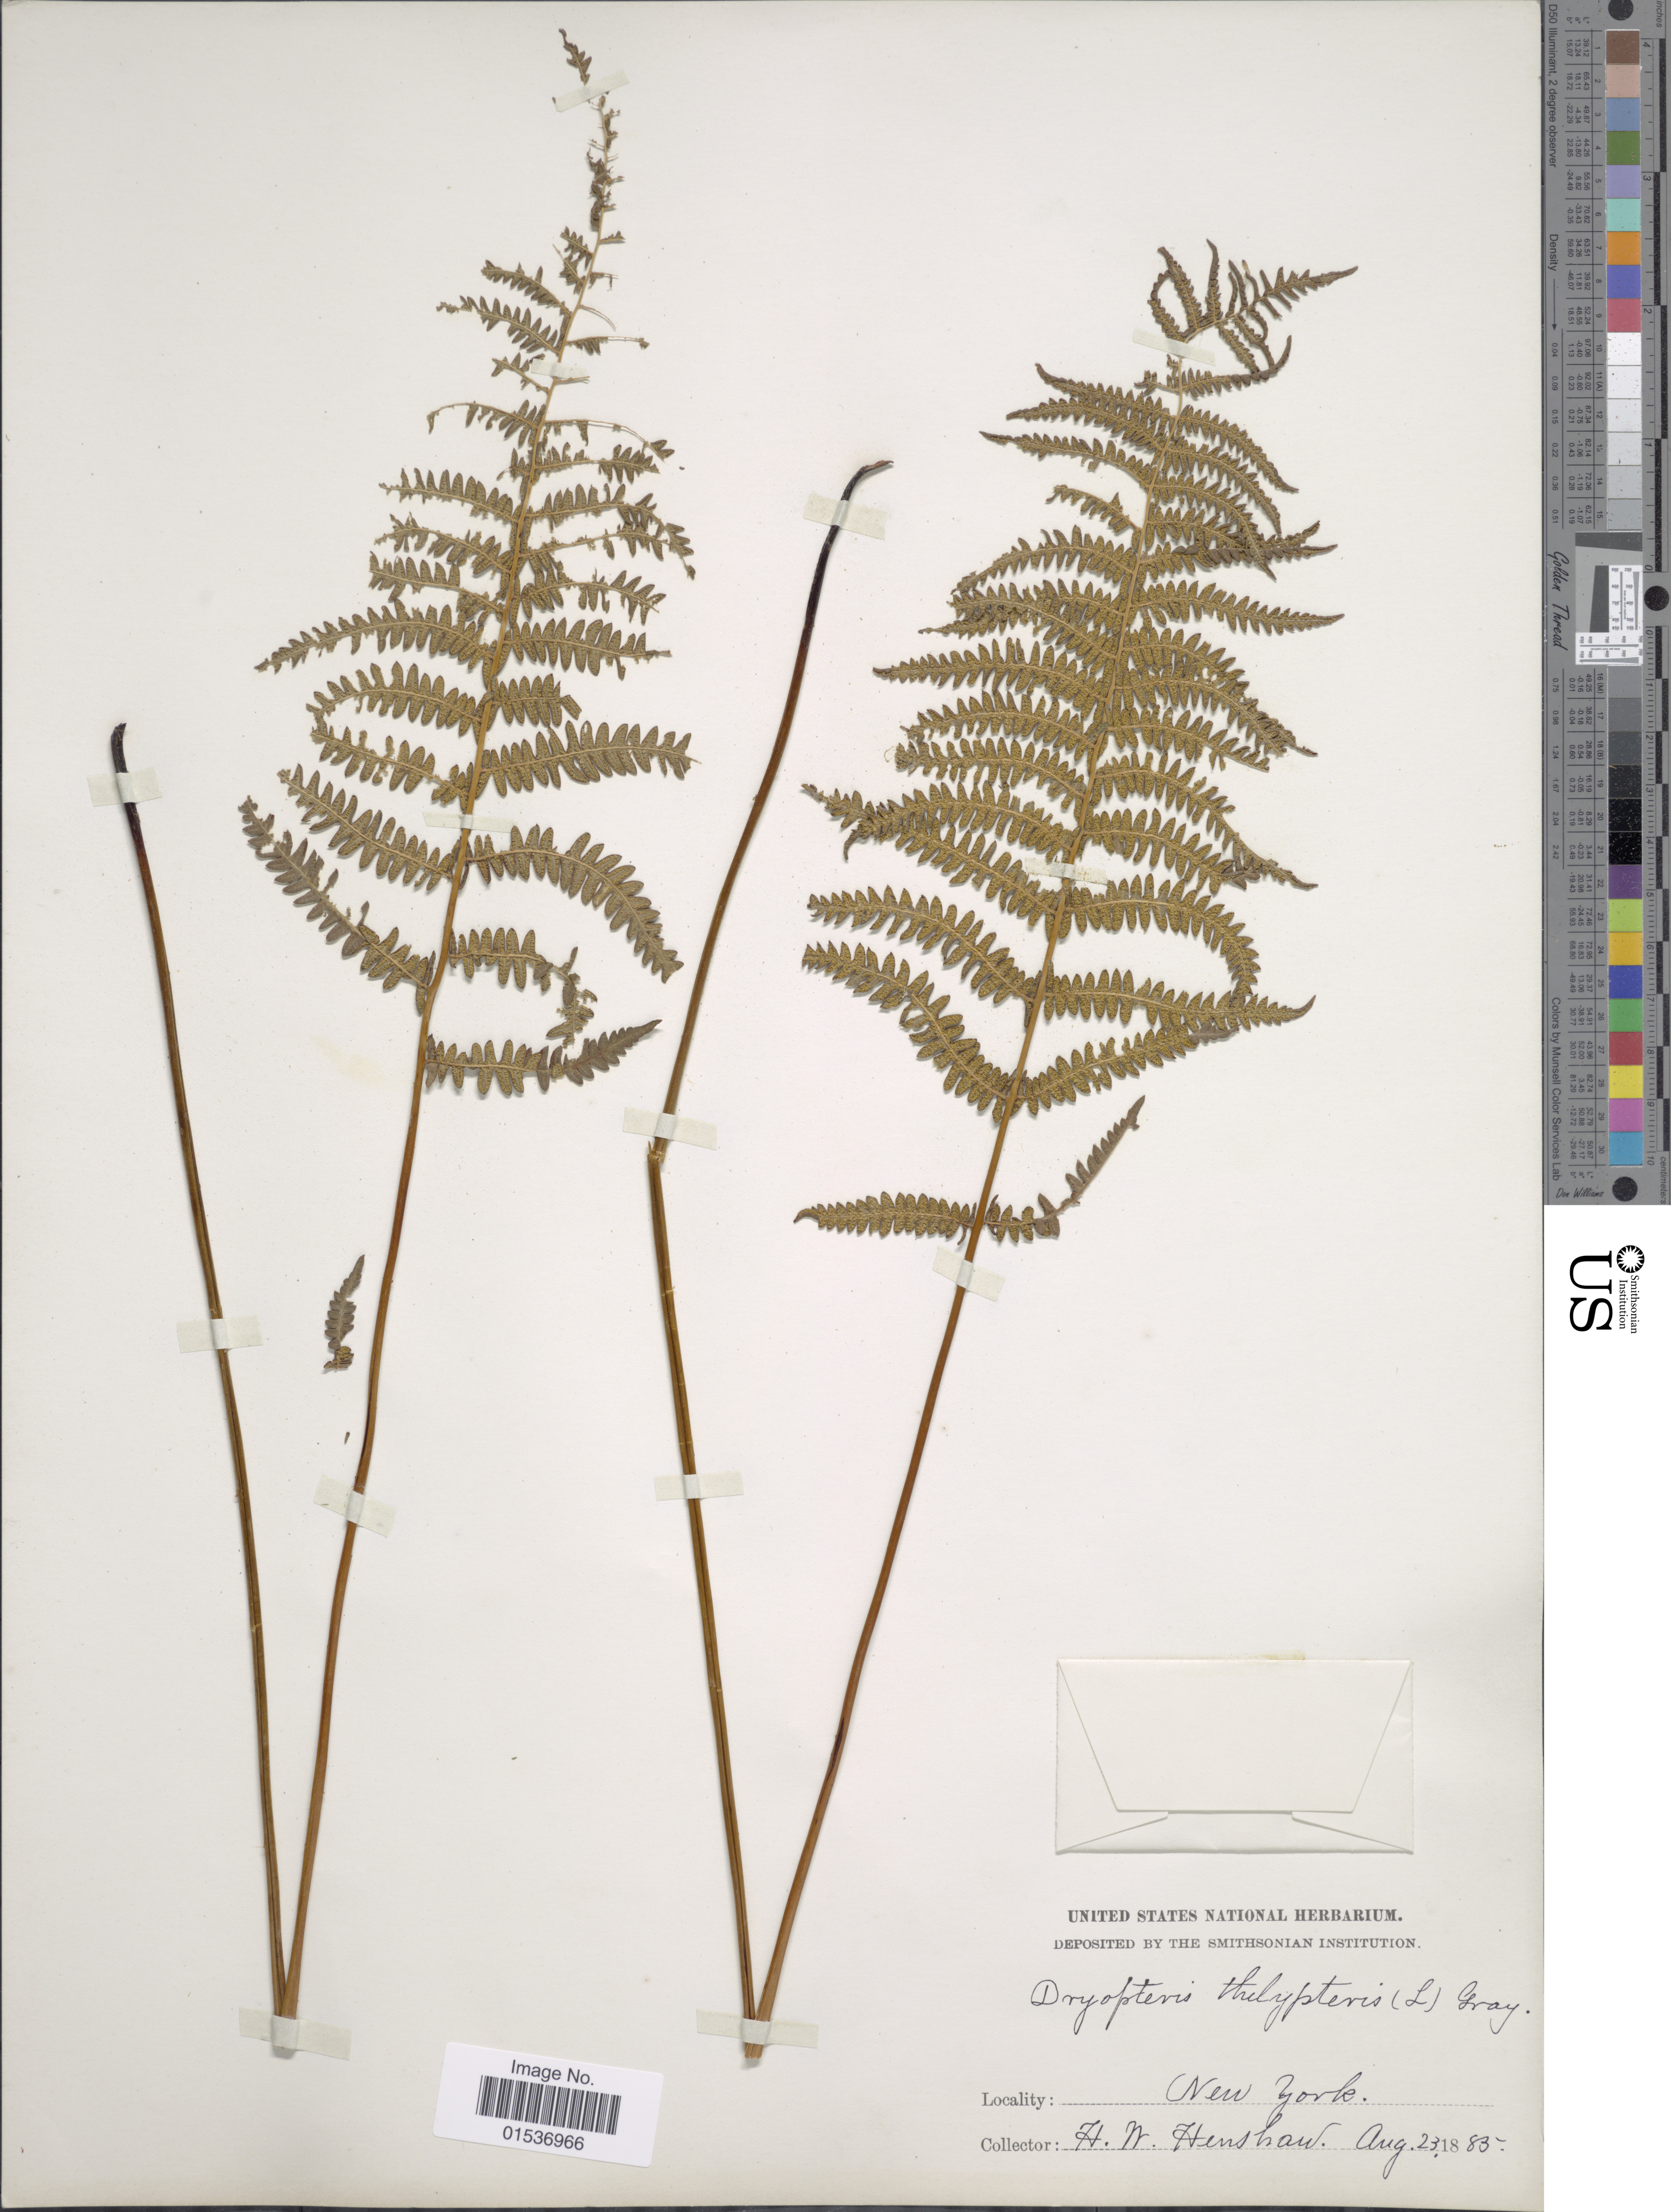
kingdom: Plantae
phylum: Tracheophyta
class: Polypodiopsida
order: Polypodiales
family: Thelypteridaceae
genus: Thelypteris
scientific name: Thelypteris palustris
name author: (Salisb.) Schott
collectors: H. Henshaw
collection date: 1885-08-23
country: United States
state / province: New York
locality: New York.